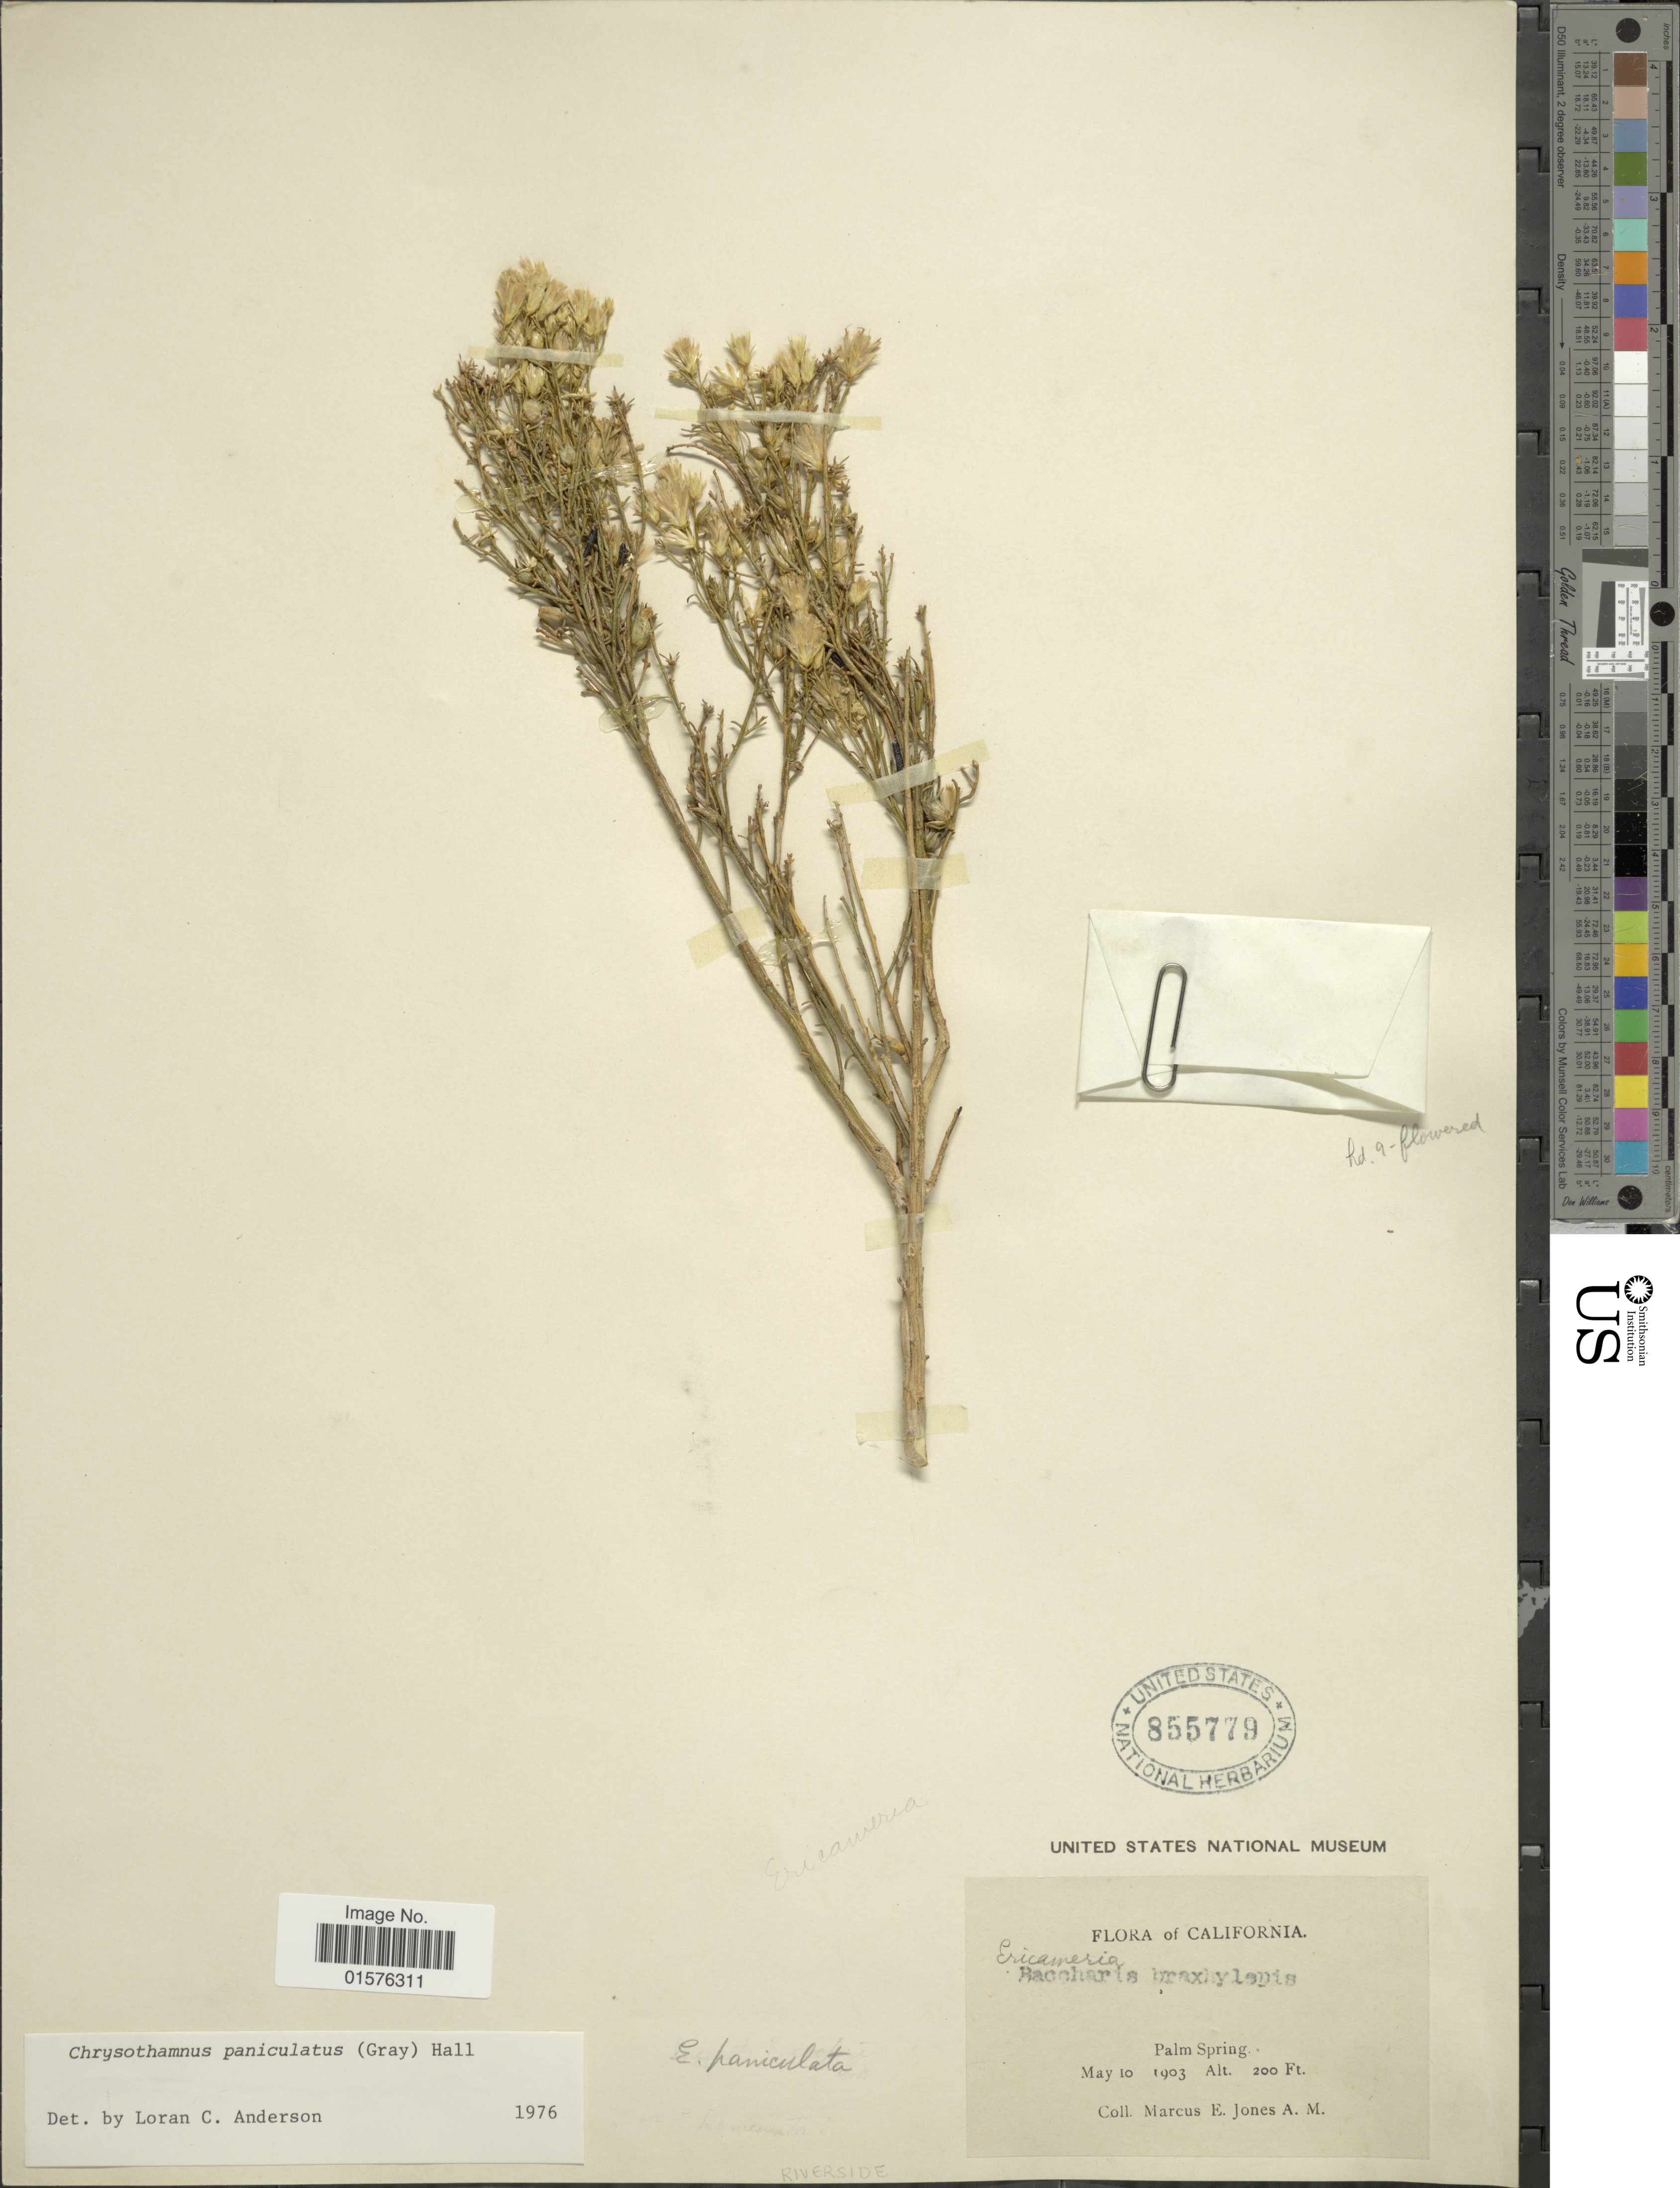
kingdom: Plantae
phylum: Tracheophyta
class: Magnoliopsida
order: Asterales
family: Asteraceae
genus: Ericameria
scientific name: Ericameria paniculata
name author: (A. Gray) Rydb.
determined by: Urbatsch, Lowell E., Curator (LSU), Louisiana State University (UNITED STATES)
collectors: M. E. Jones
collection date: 1903-05-10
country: United States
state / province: California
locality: Palm Spring.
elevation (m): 61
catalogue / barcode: US 855779